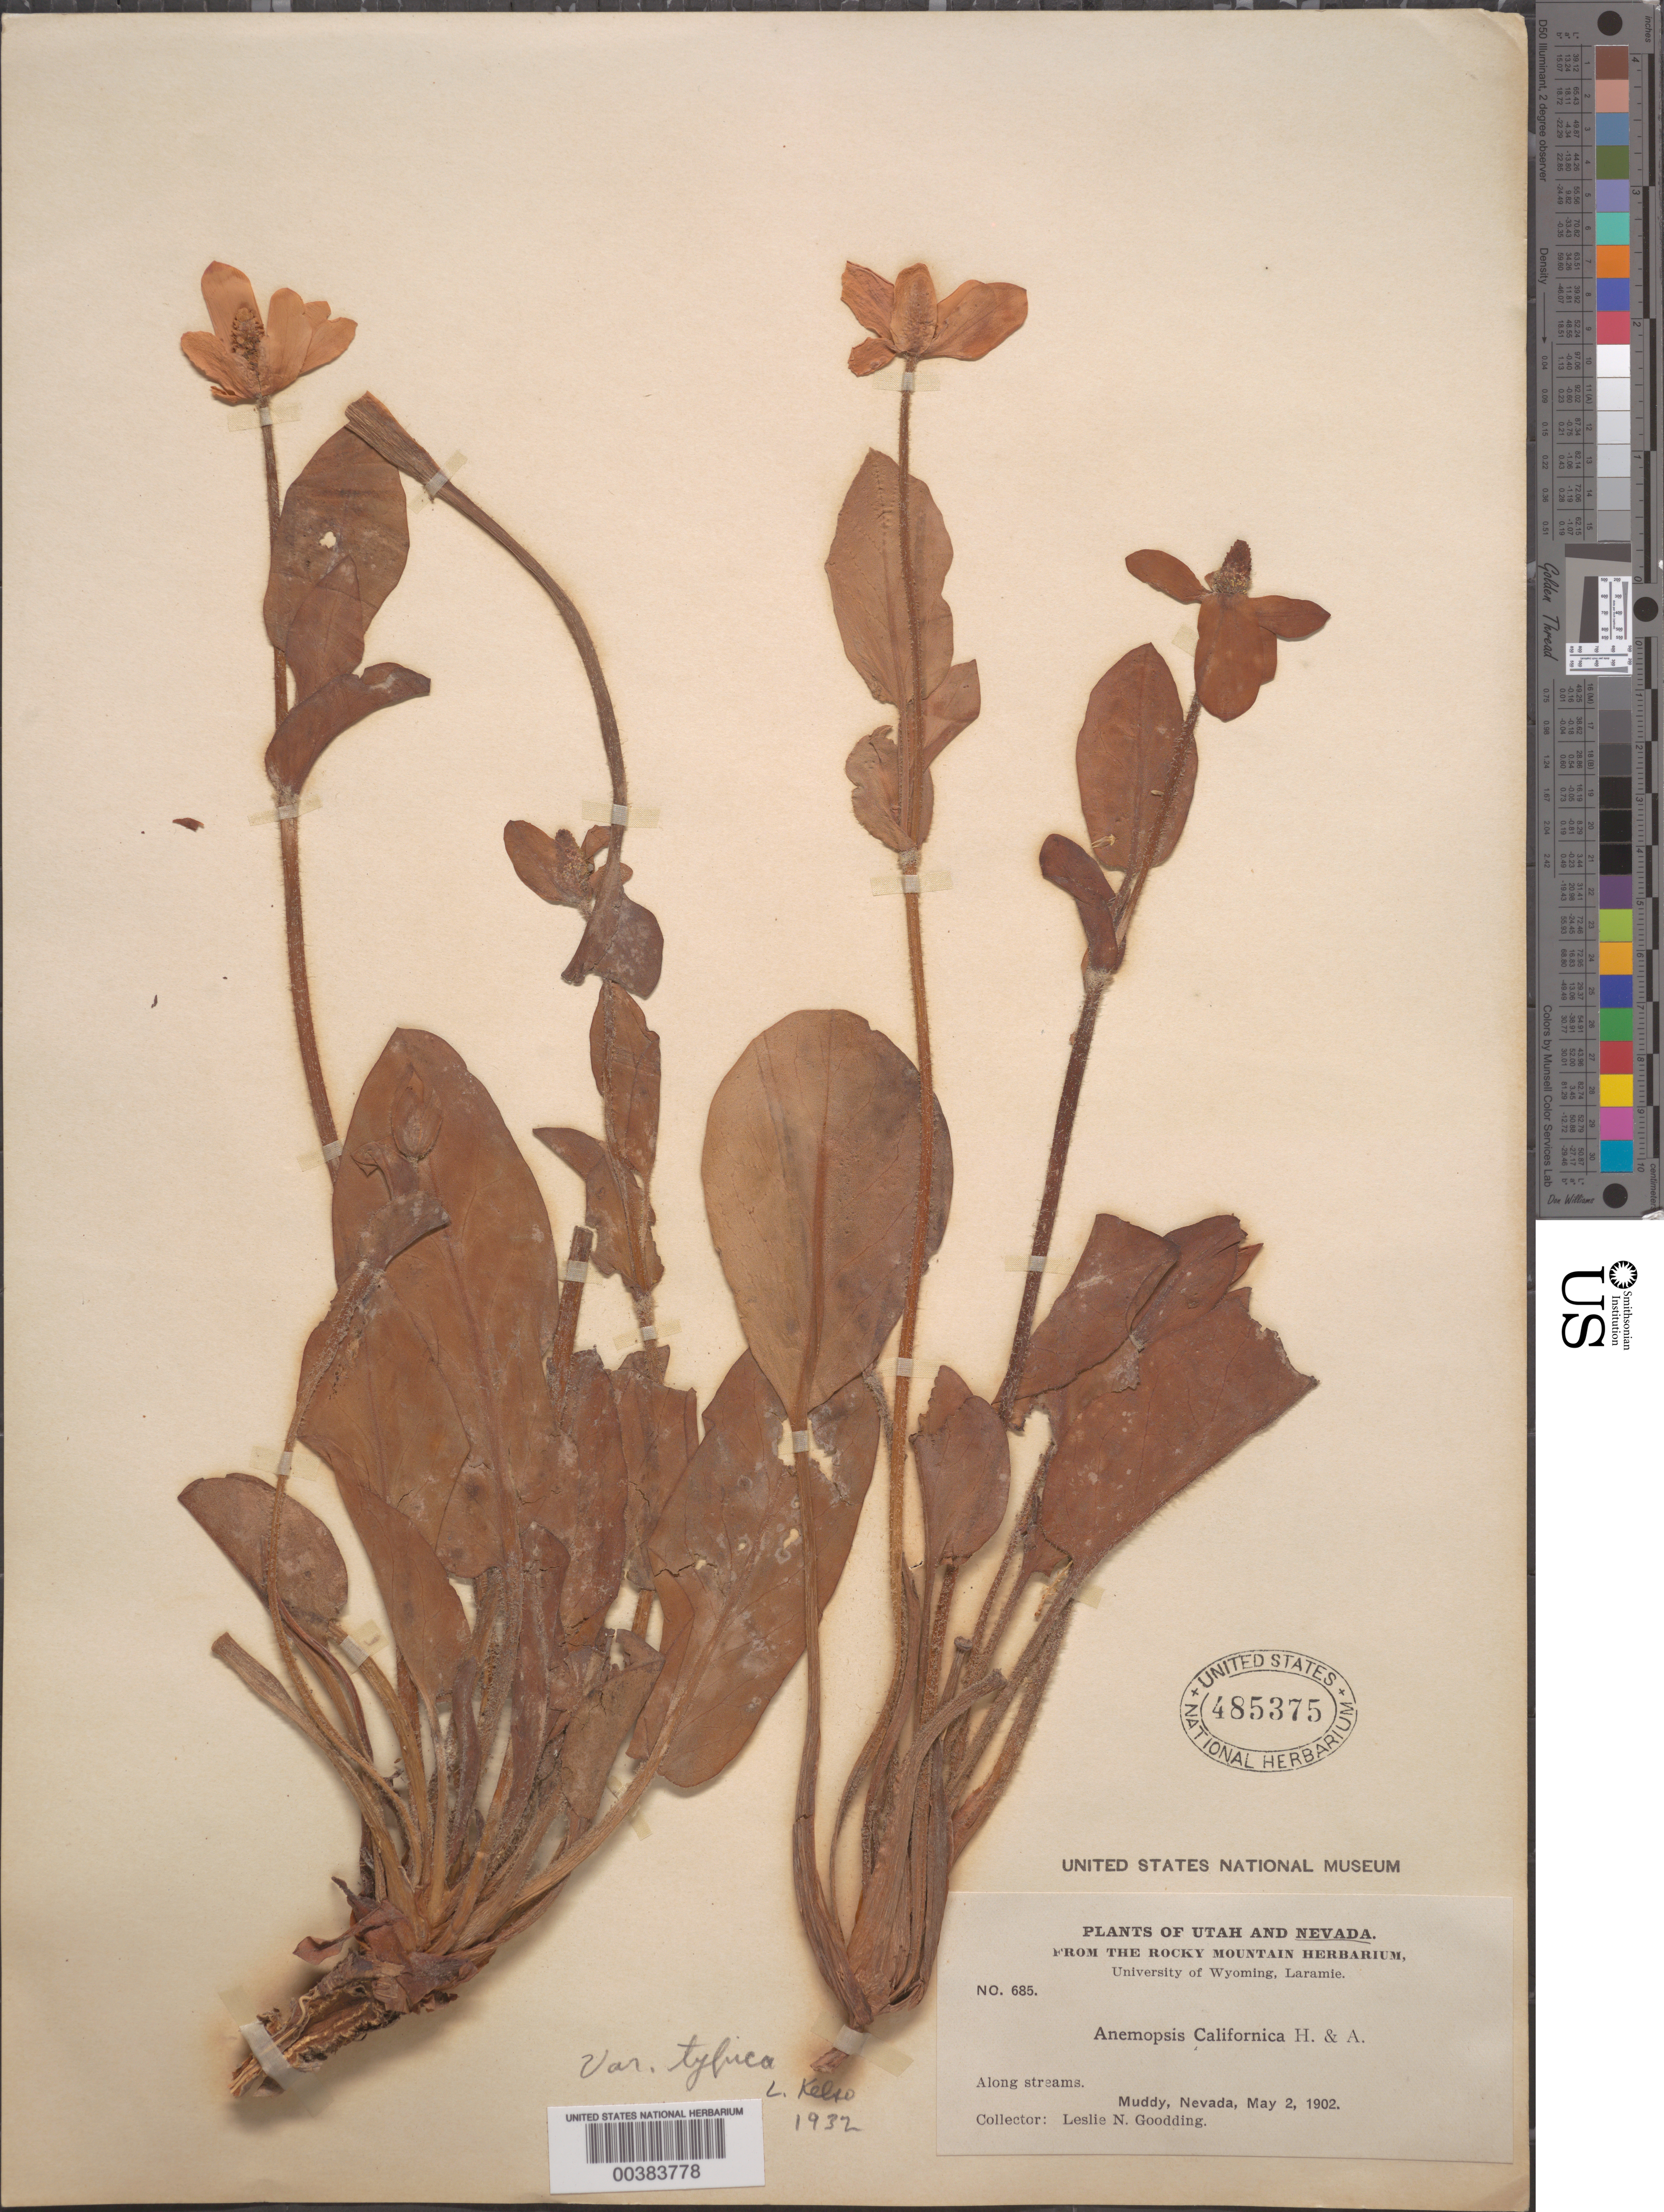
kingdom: Plantae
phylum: Tracheophyta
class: Magnoliopsida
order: Piperales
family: Saururaceae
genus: Anemopsis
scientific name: Anemopsis californica var. typica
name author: Kelso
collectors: L. N. Goodding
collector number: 685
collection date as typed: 02 May 1902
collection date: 1902-05-02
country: United States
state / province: Nevada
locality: Muddy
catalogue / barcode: US 485375